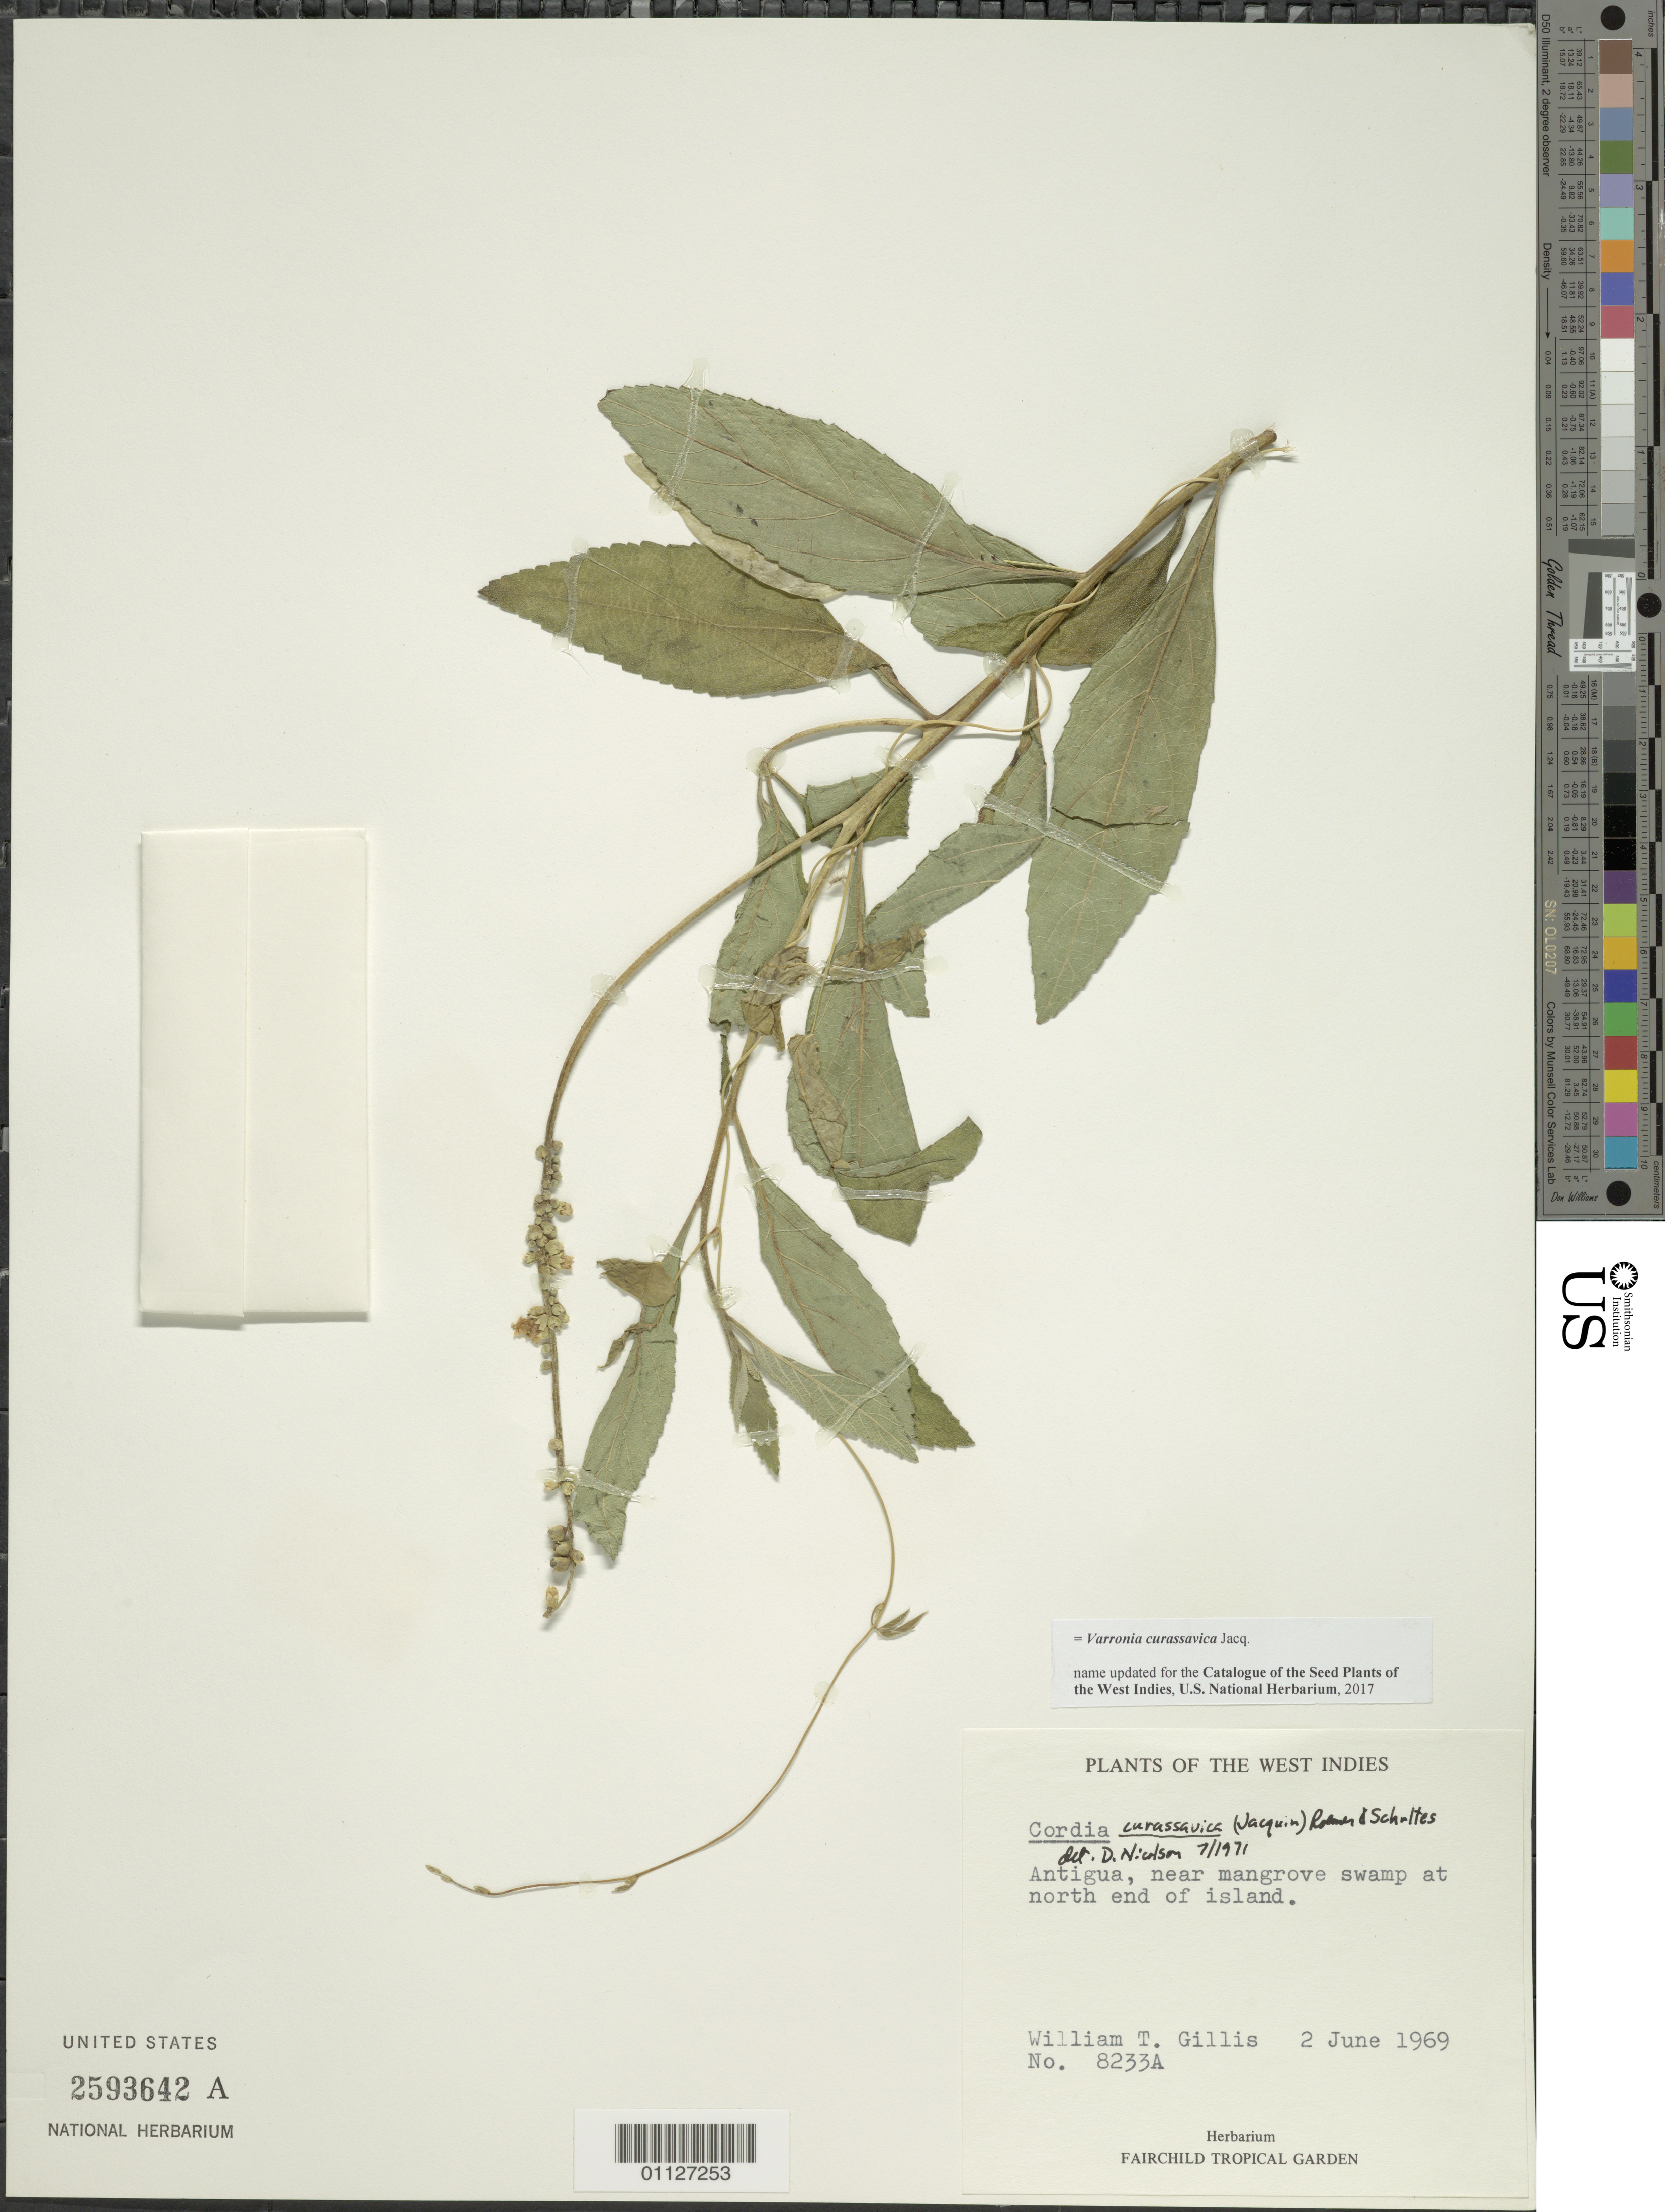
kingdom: Plantae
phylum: Tracheophyta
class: Magnoliopsida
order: Boraginales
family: Cordiaceae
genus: Varronia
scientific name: Varronia curassavica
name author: Jacq.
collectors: W. T. Gillis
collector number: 8233A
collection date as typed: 02 Jun 1969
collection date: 1969-06-02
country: Antigua and Barbuda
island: Antigua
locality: Near mangrove swamp at N end of island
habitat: Mangrove swamp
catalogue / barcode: US 2593642A